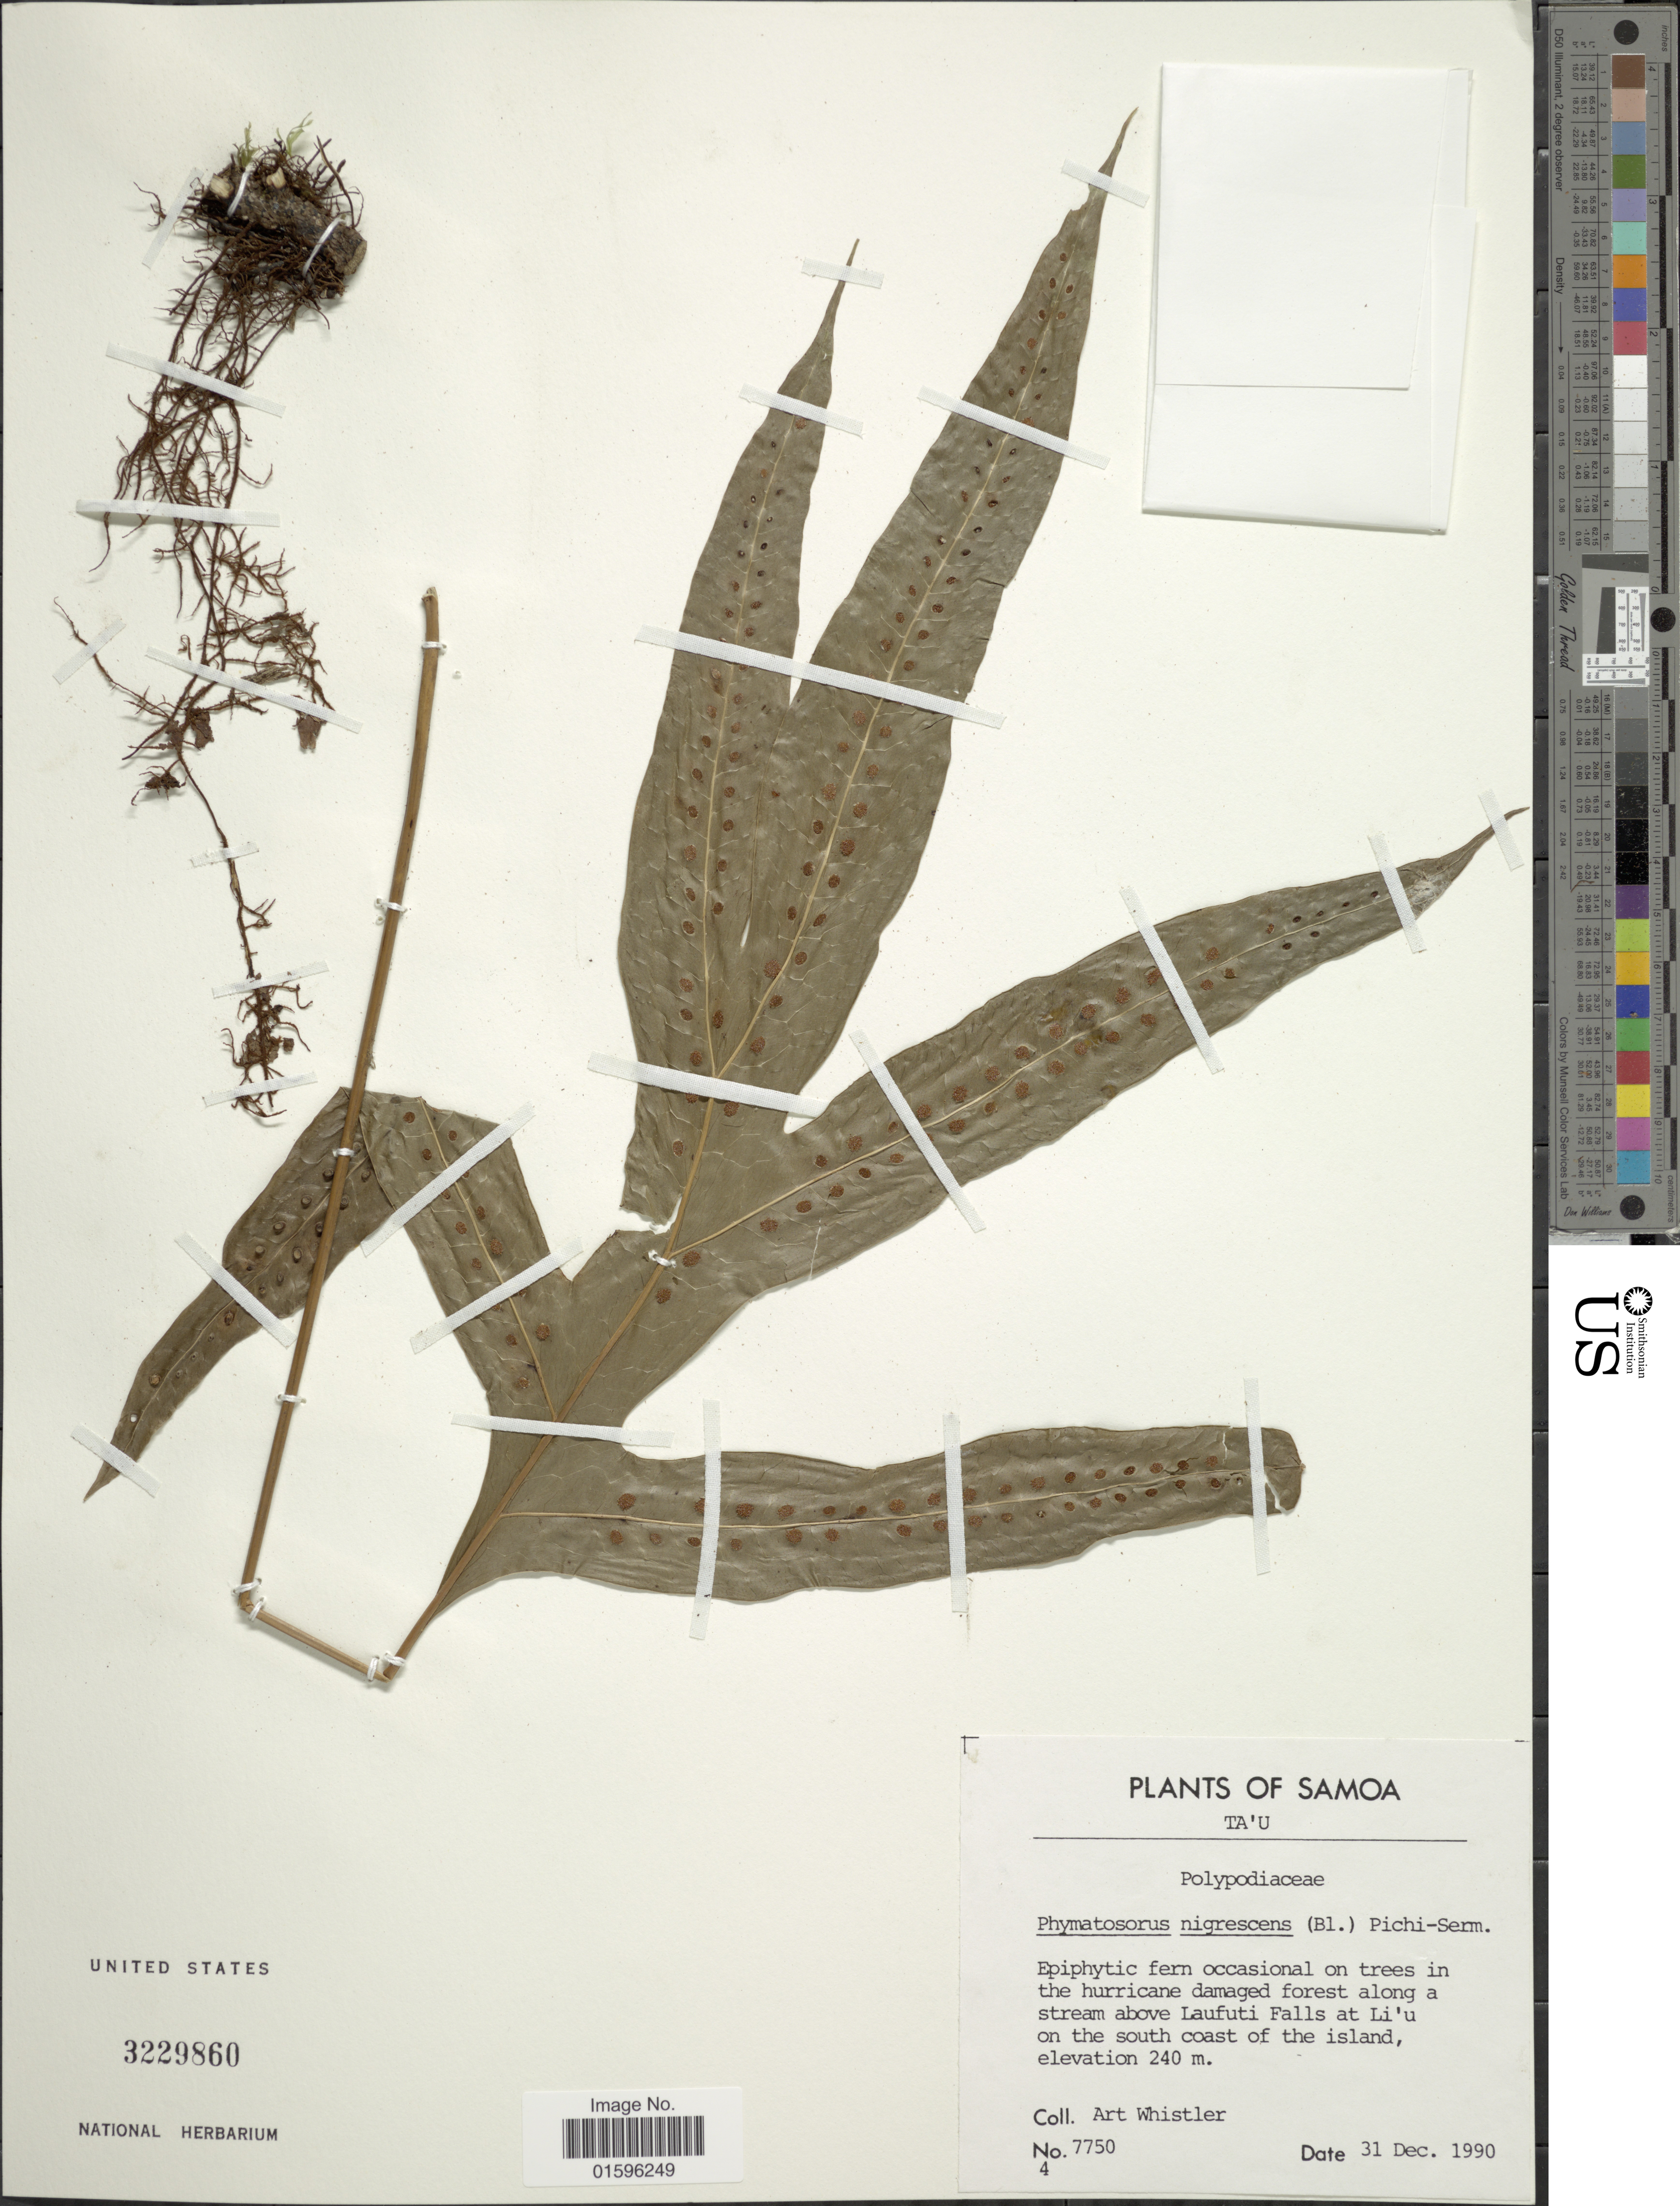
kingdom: Plantae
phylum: Tracheophyta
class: Polypodiopsida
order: Polypodiales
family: Polypodiaceae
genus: Polypodium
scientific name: Polypodium nigrescens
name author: Blume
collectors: A. Whistler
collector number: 7750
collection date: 1990-12-31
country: American Samoa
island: Ta'u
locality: above Laufuti Falls at Li'u on the south coast of the island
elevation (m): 240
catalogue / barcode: US 3229860